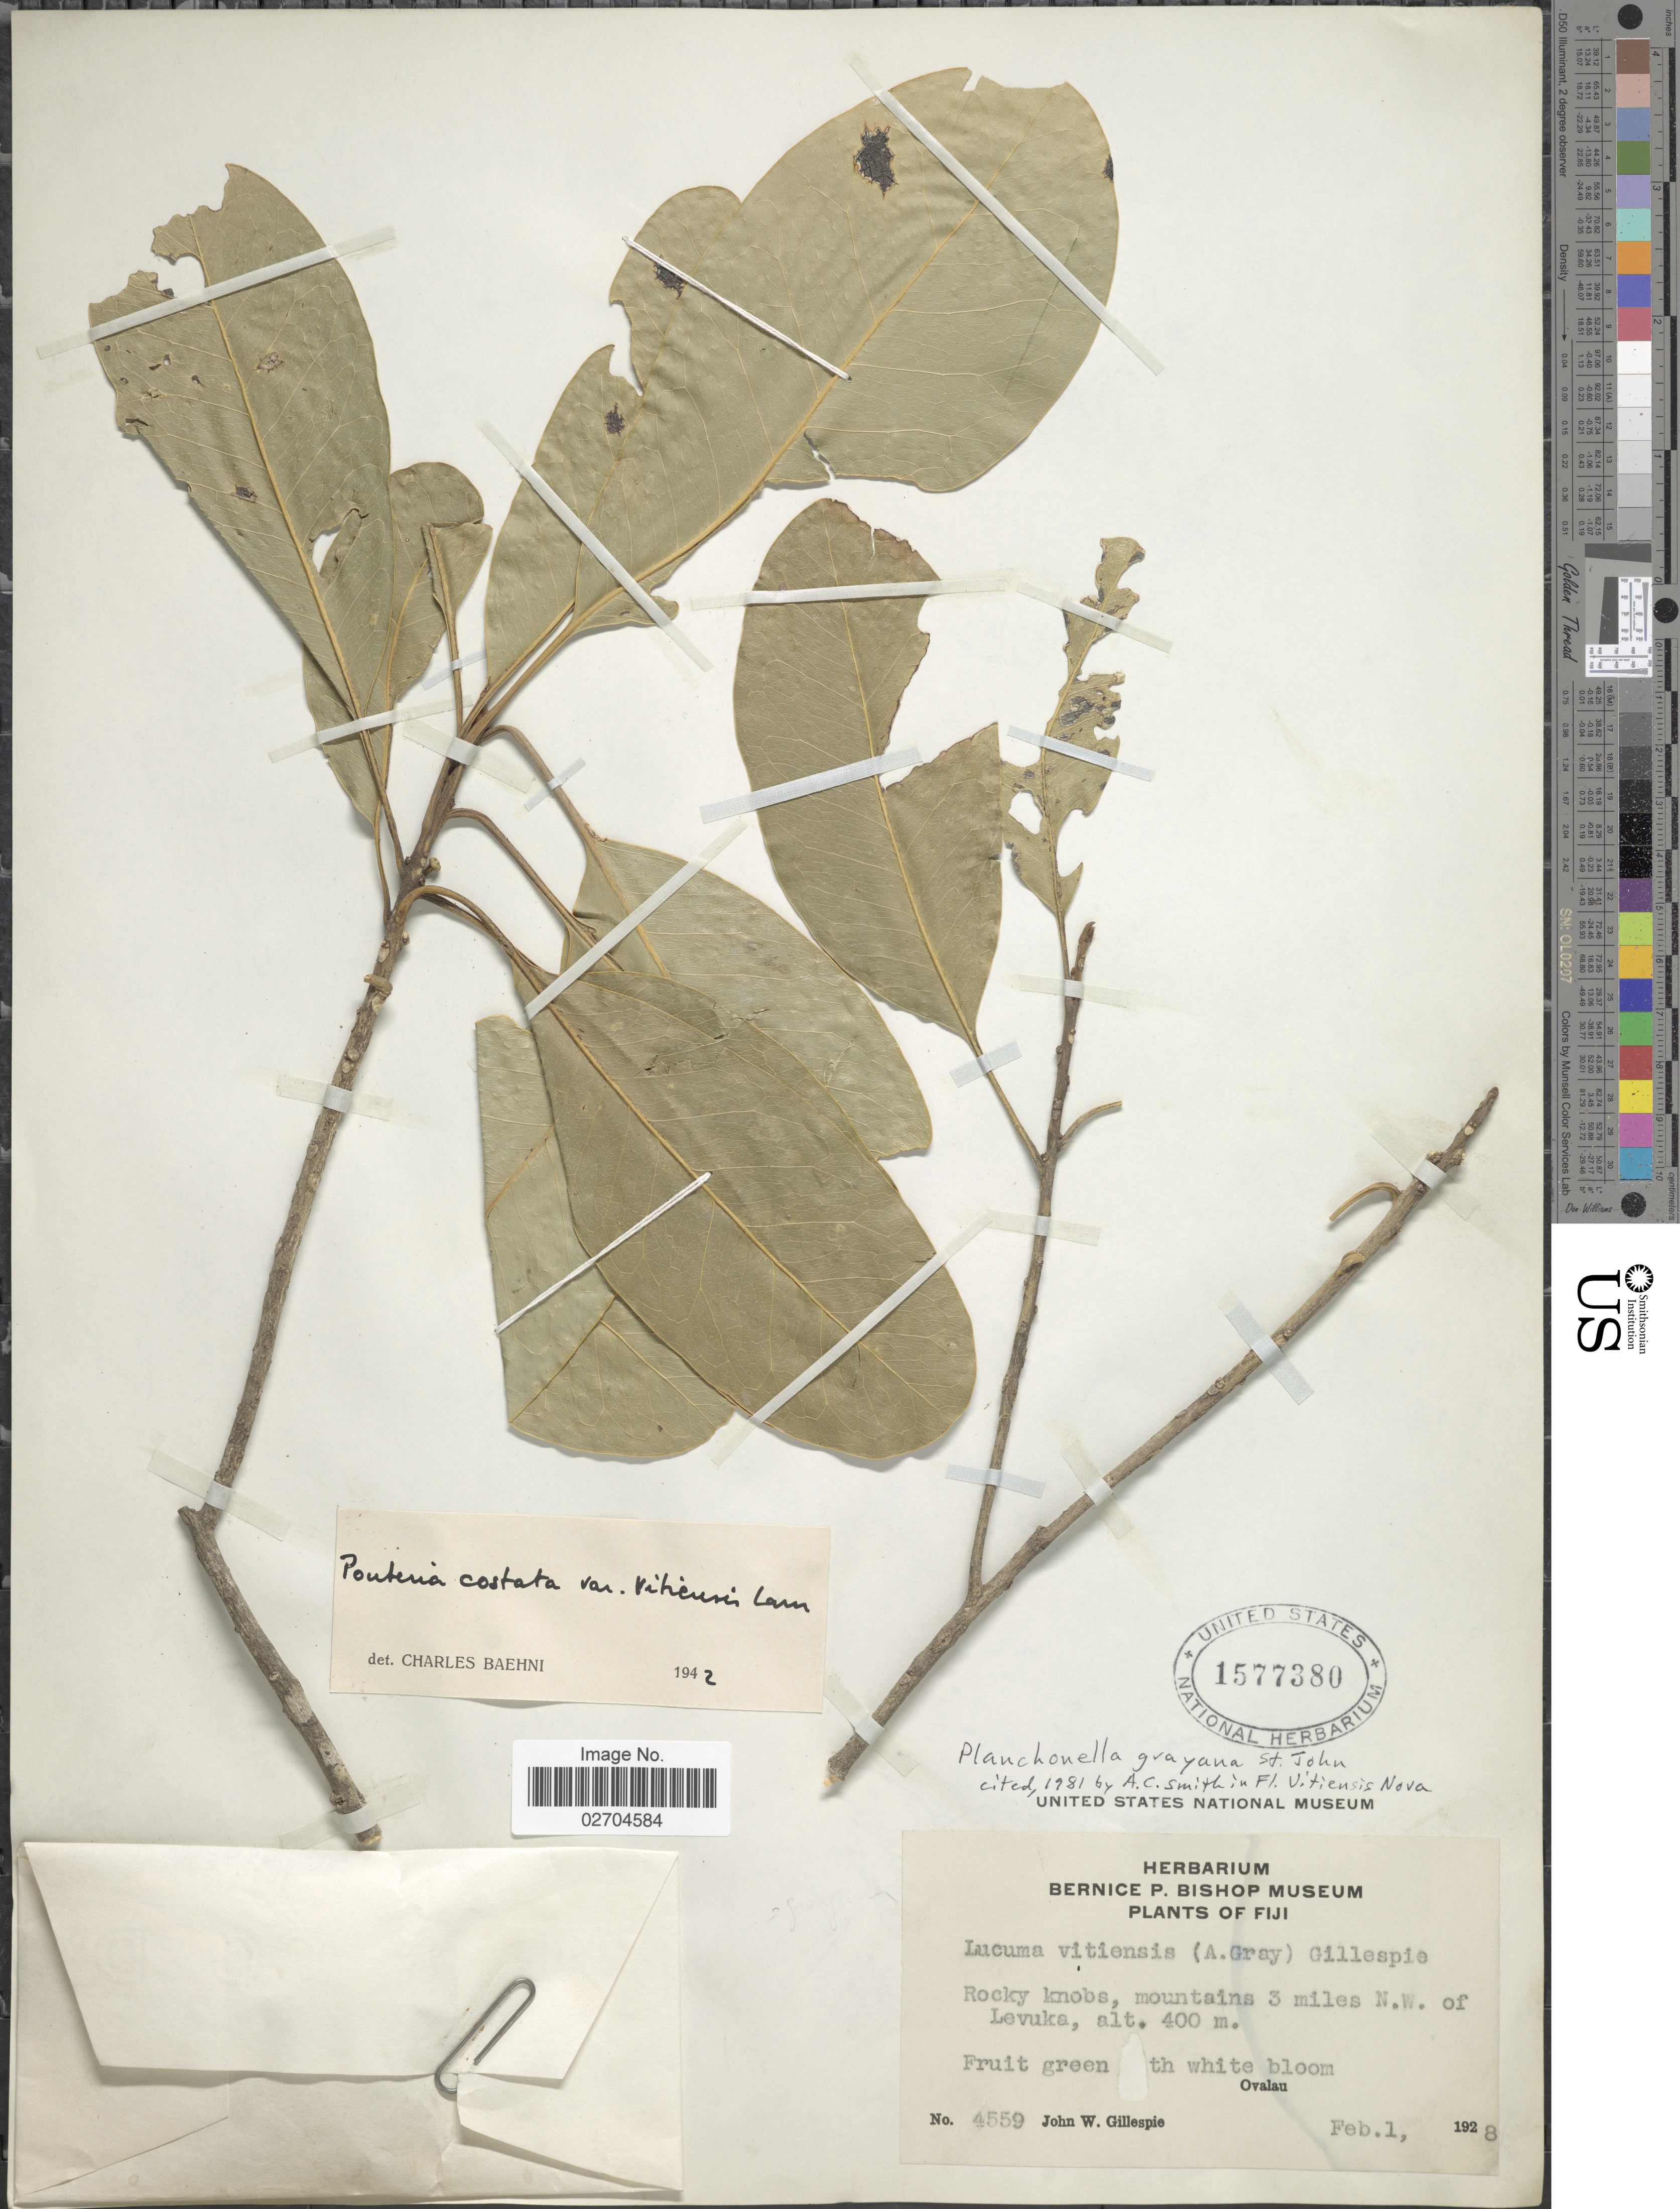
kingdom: Plantae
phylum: Tracheophyta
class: Magnoliopsida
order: Ericales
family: Sapotaceae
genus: Planchonella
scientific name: Planchonella grayana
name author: St. John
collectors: J. W. Gillespie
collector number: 4559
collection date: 1928-02-01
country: Fiji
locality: Mountains 3 miles N.W. of Levuka. Ovalau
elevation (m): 400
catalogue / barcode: US 1577380